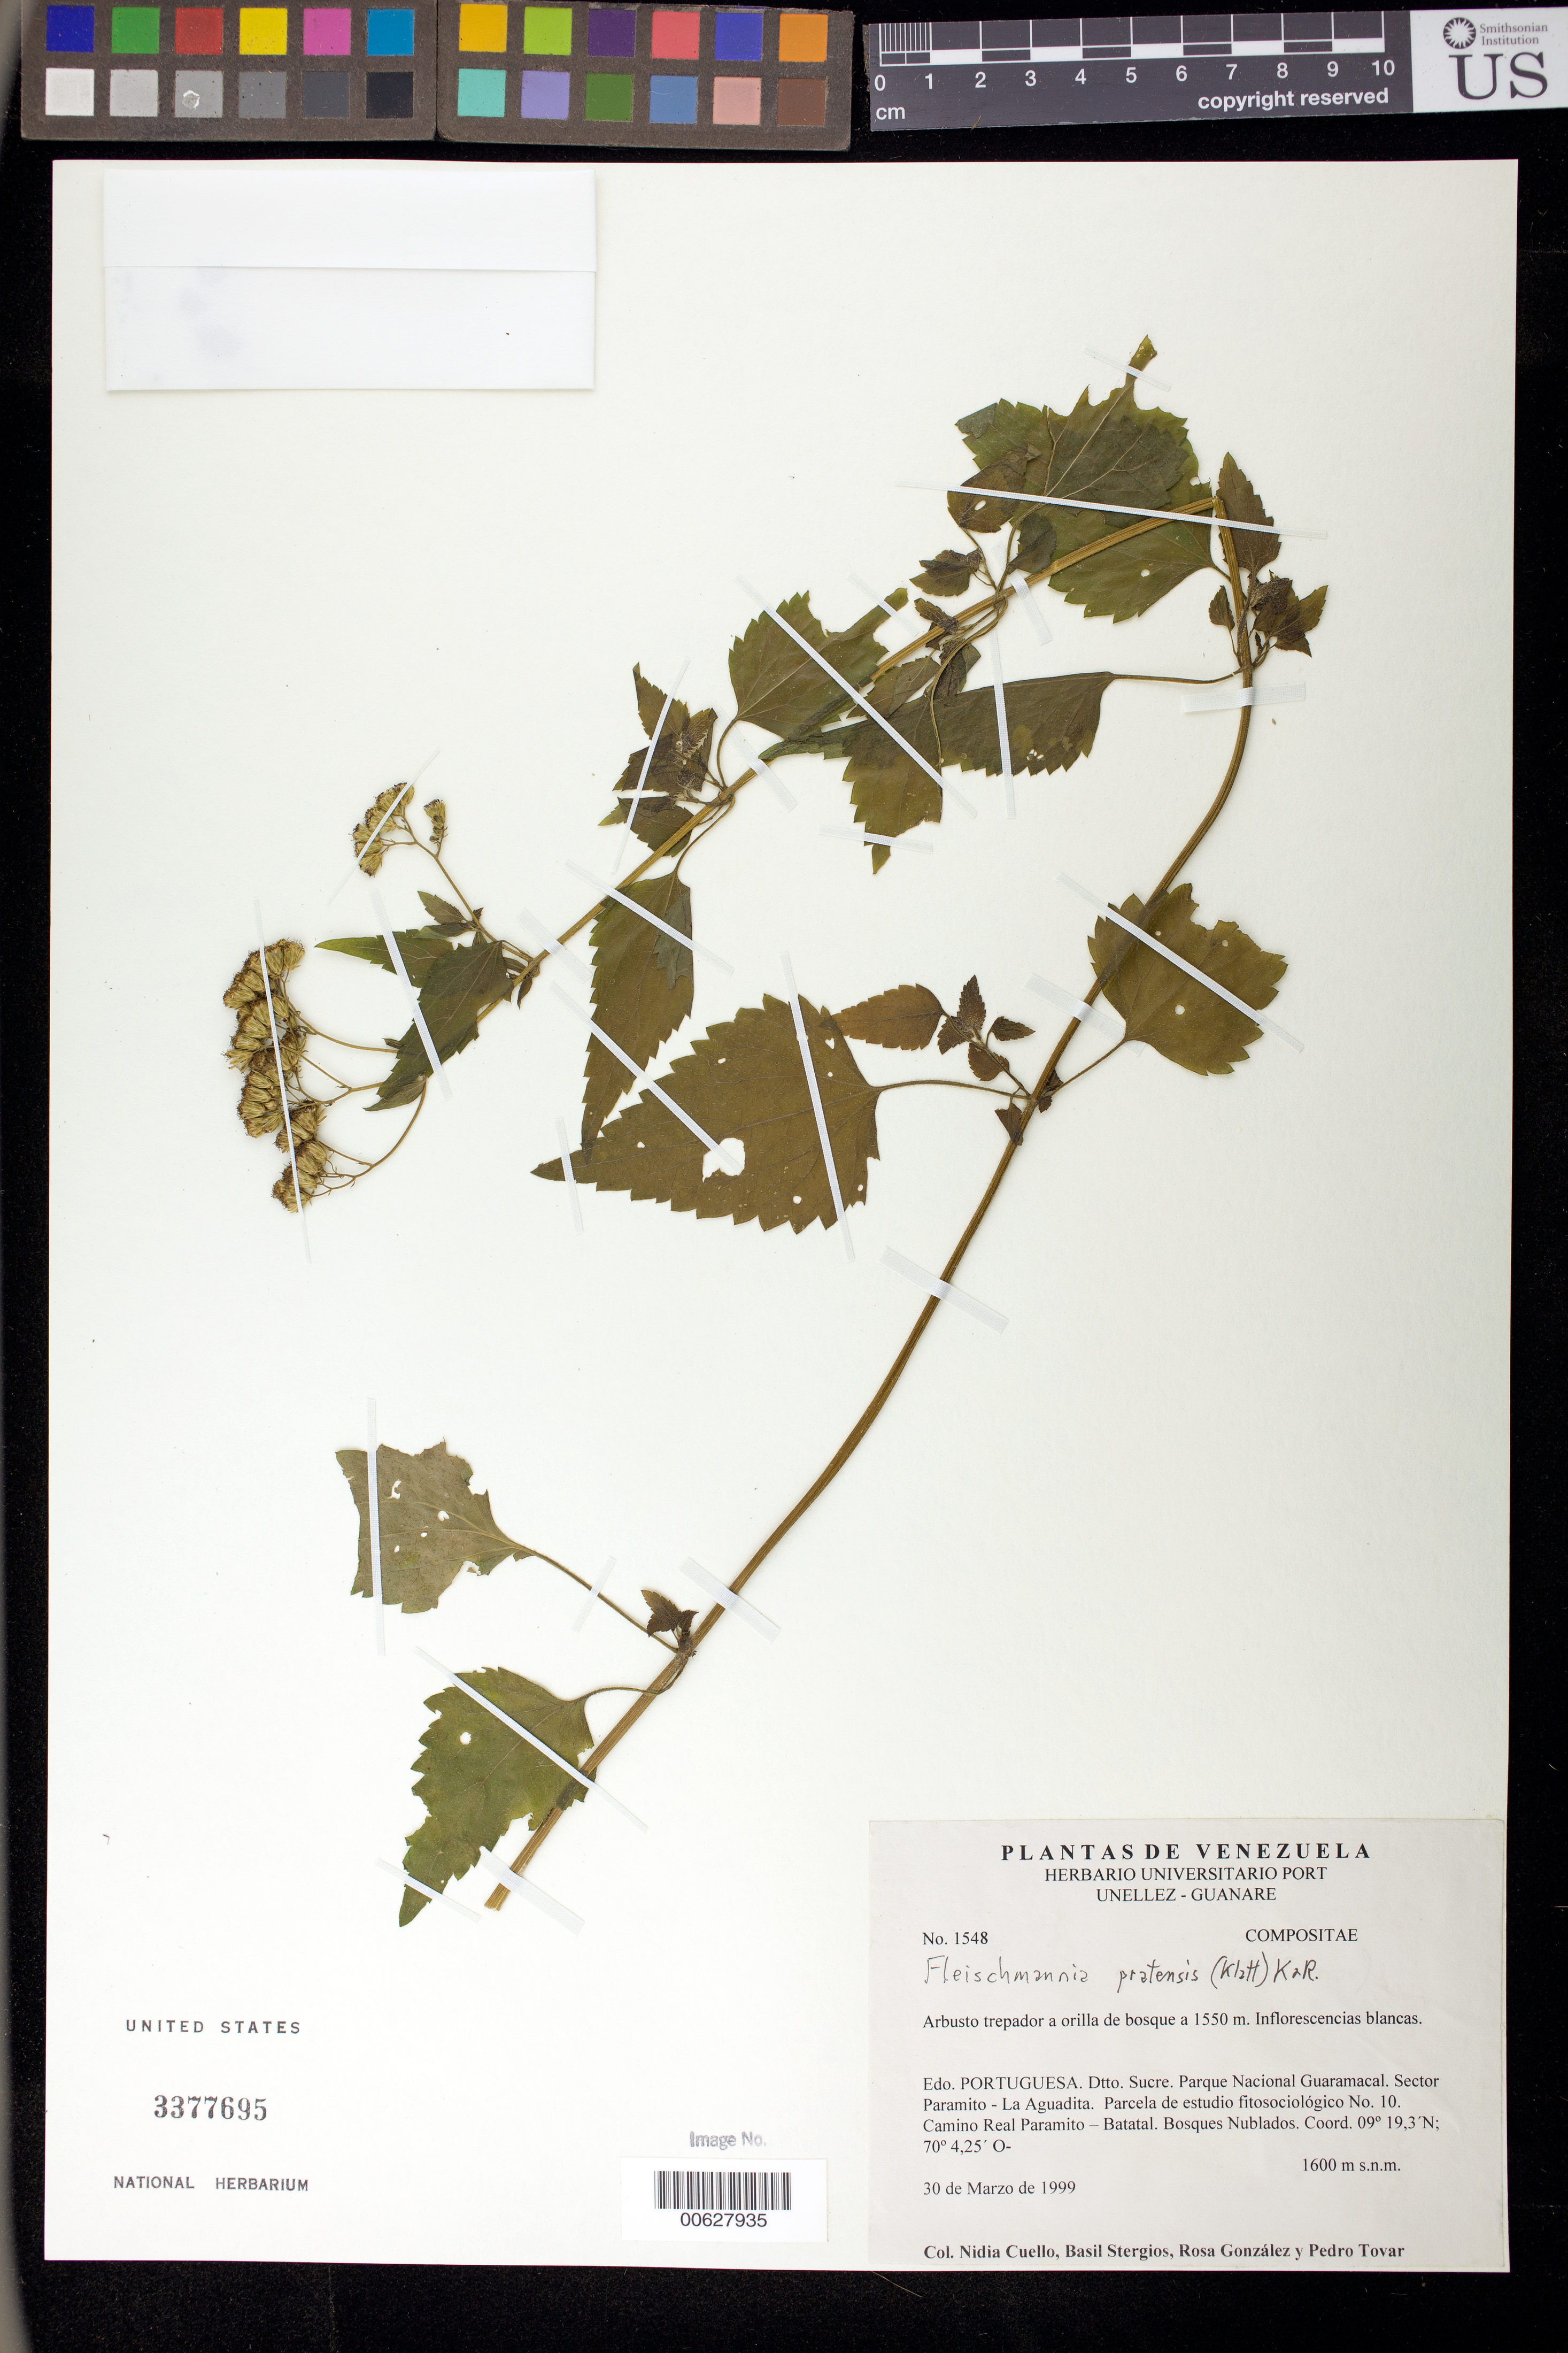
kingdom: Plantae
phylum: Tracheophyta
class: Magnoliopsida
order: Asterales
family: Asteraceae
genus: Fleischmannia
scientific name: Fleischmannia pratensis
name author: (Klatt) R.M. King & H. Rob.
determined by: Robinson, Harold E., (US)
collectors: N. L. Cuello, B. G. Stergios, R. González & P. Tovar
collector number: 1548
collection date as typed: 30 Mar 1999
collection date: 1999-03-30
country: Venezuela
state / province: Portuguesa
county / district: Sucre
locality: Parque Nacional Guaramacal. Sector Paramito - La Aguadita. Camino Real Paramito - Batatal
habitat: Bosques nublados.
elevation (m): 1600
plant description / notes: MO, PORT, US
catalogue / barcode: US 3377695